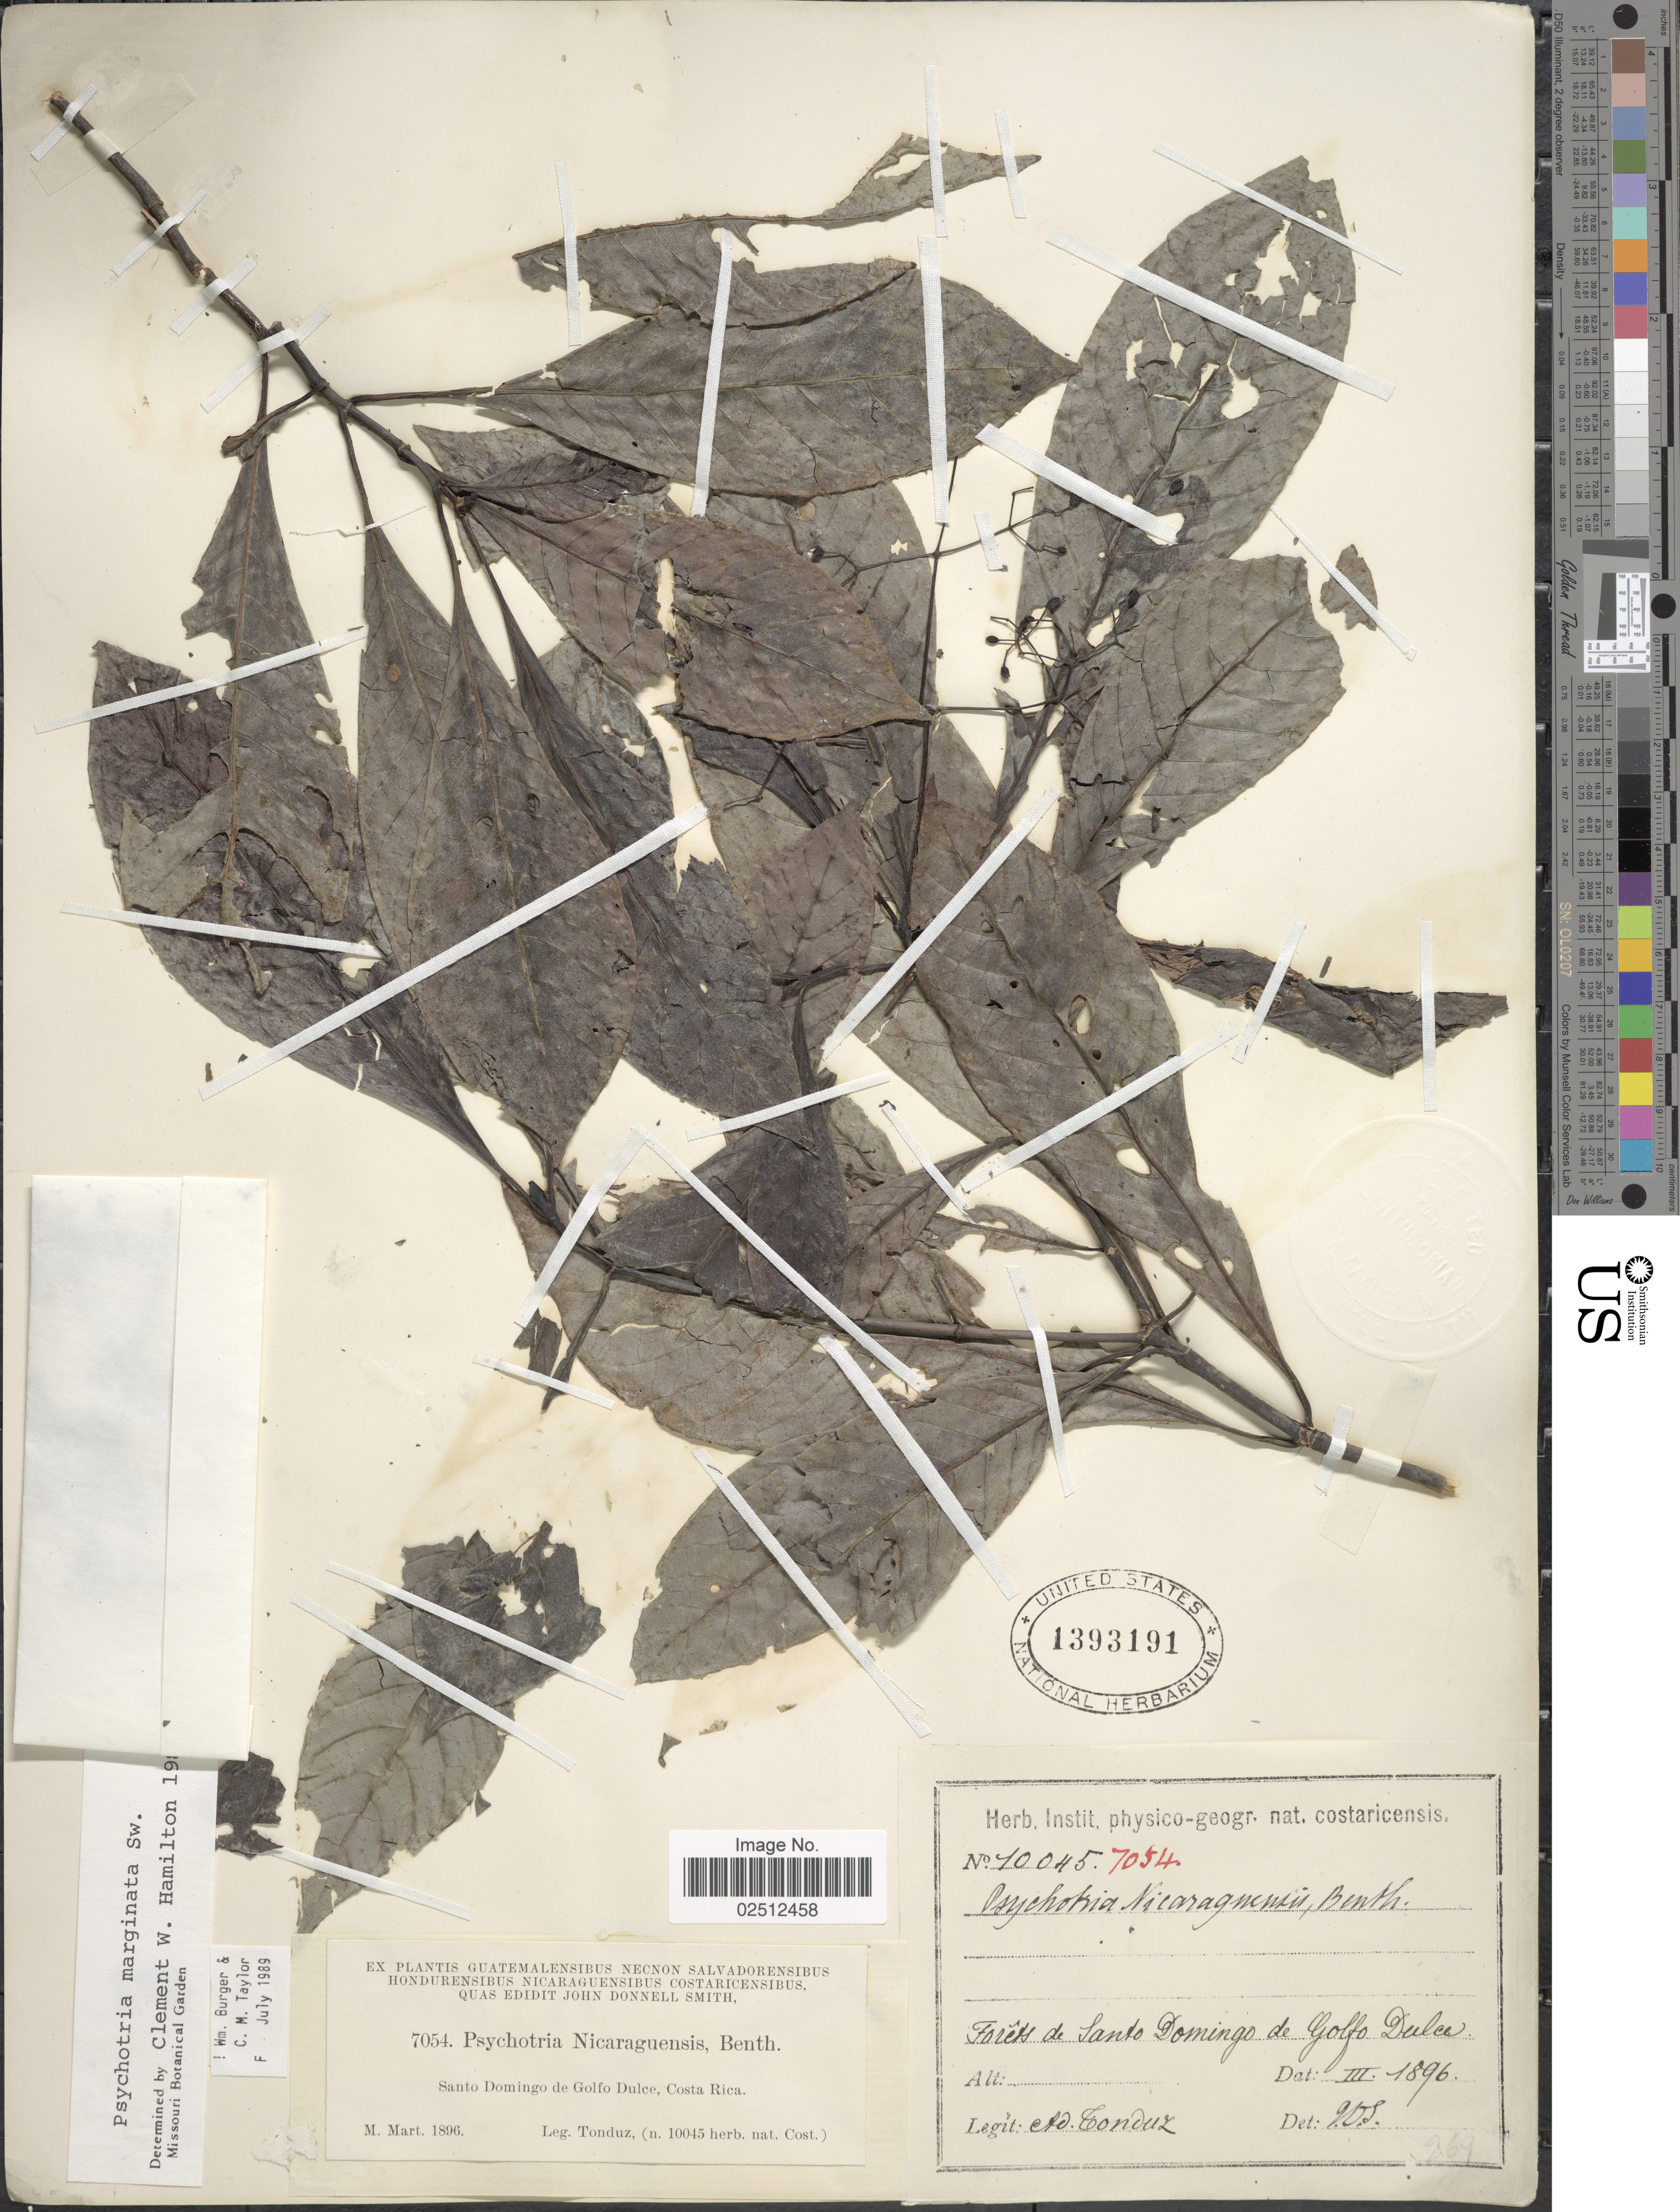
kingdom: Plantae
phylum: Tracheophyta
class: Magnoliopsida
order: Gentianales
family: Rubiaceae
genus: Psychotria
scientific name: Psychotria marginata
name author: Sw.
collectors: A. Tonduz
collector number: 10045/7054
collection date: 1896-03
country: Costa Rica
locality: Forets de Santo Domingo de Golfo Dulce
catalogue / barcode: US 1393191